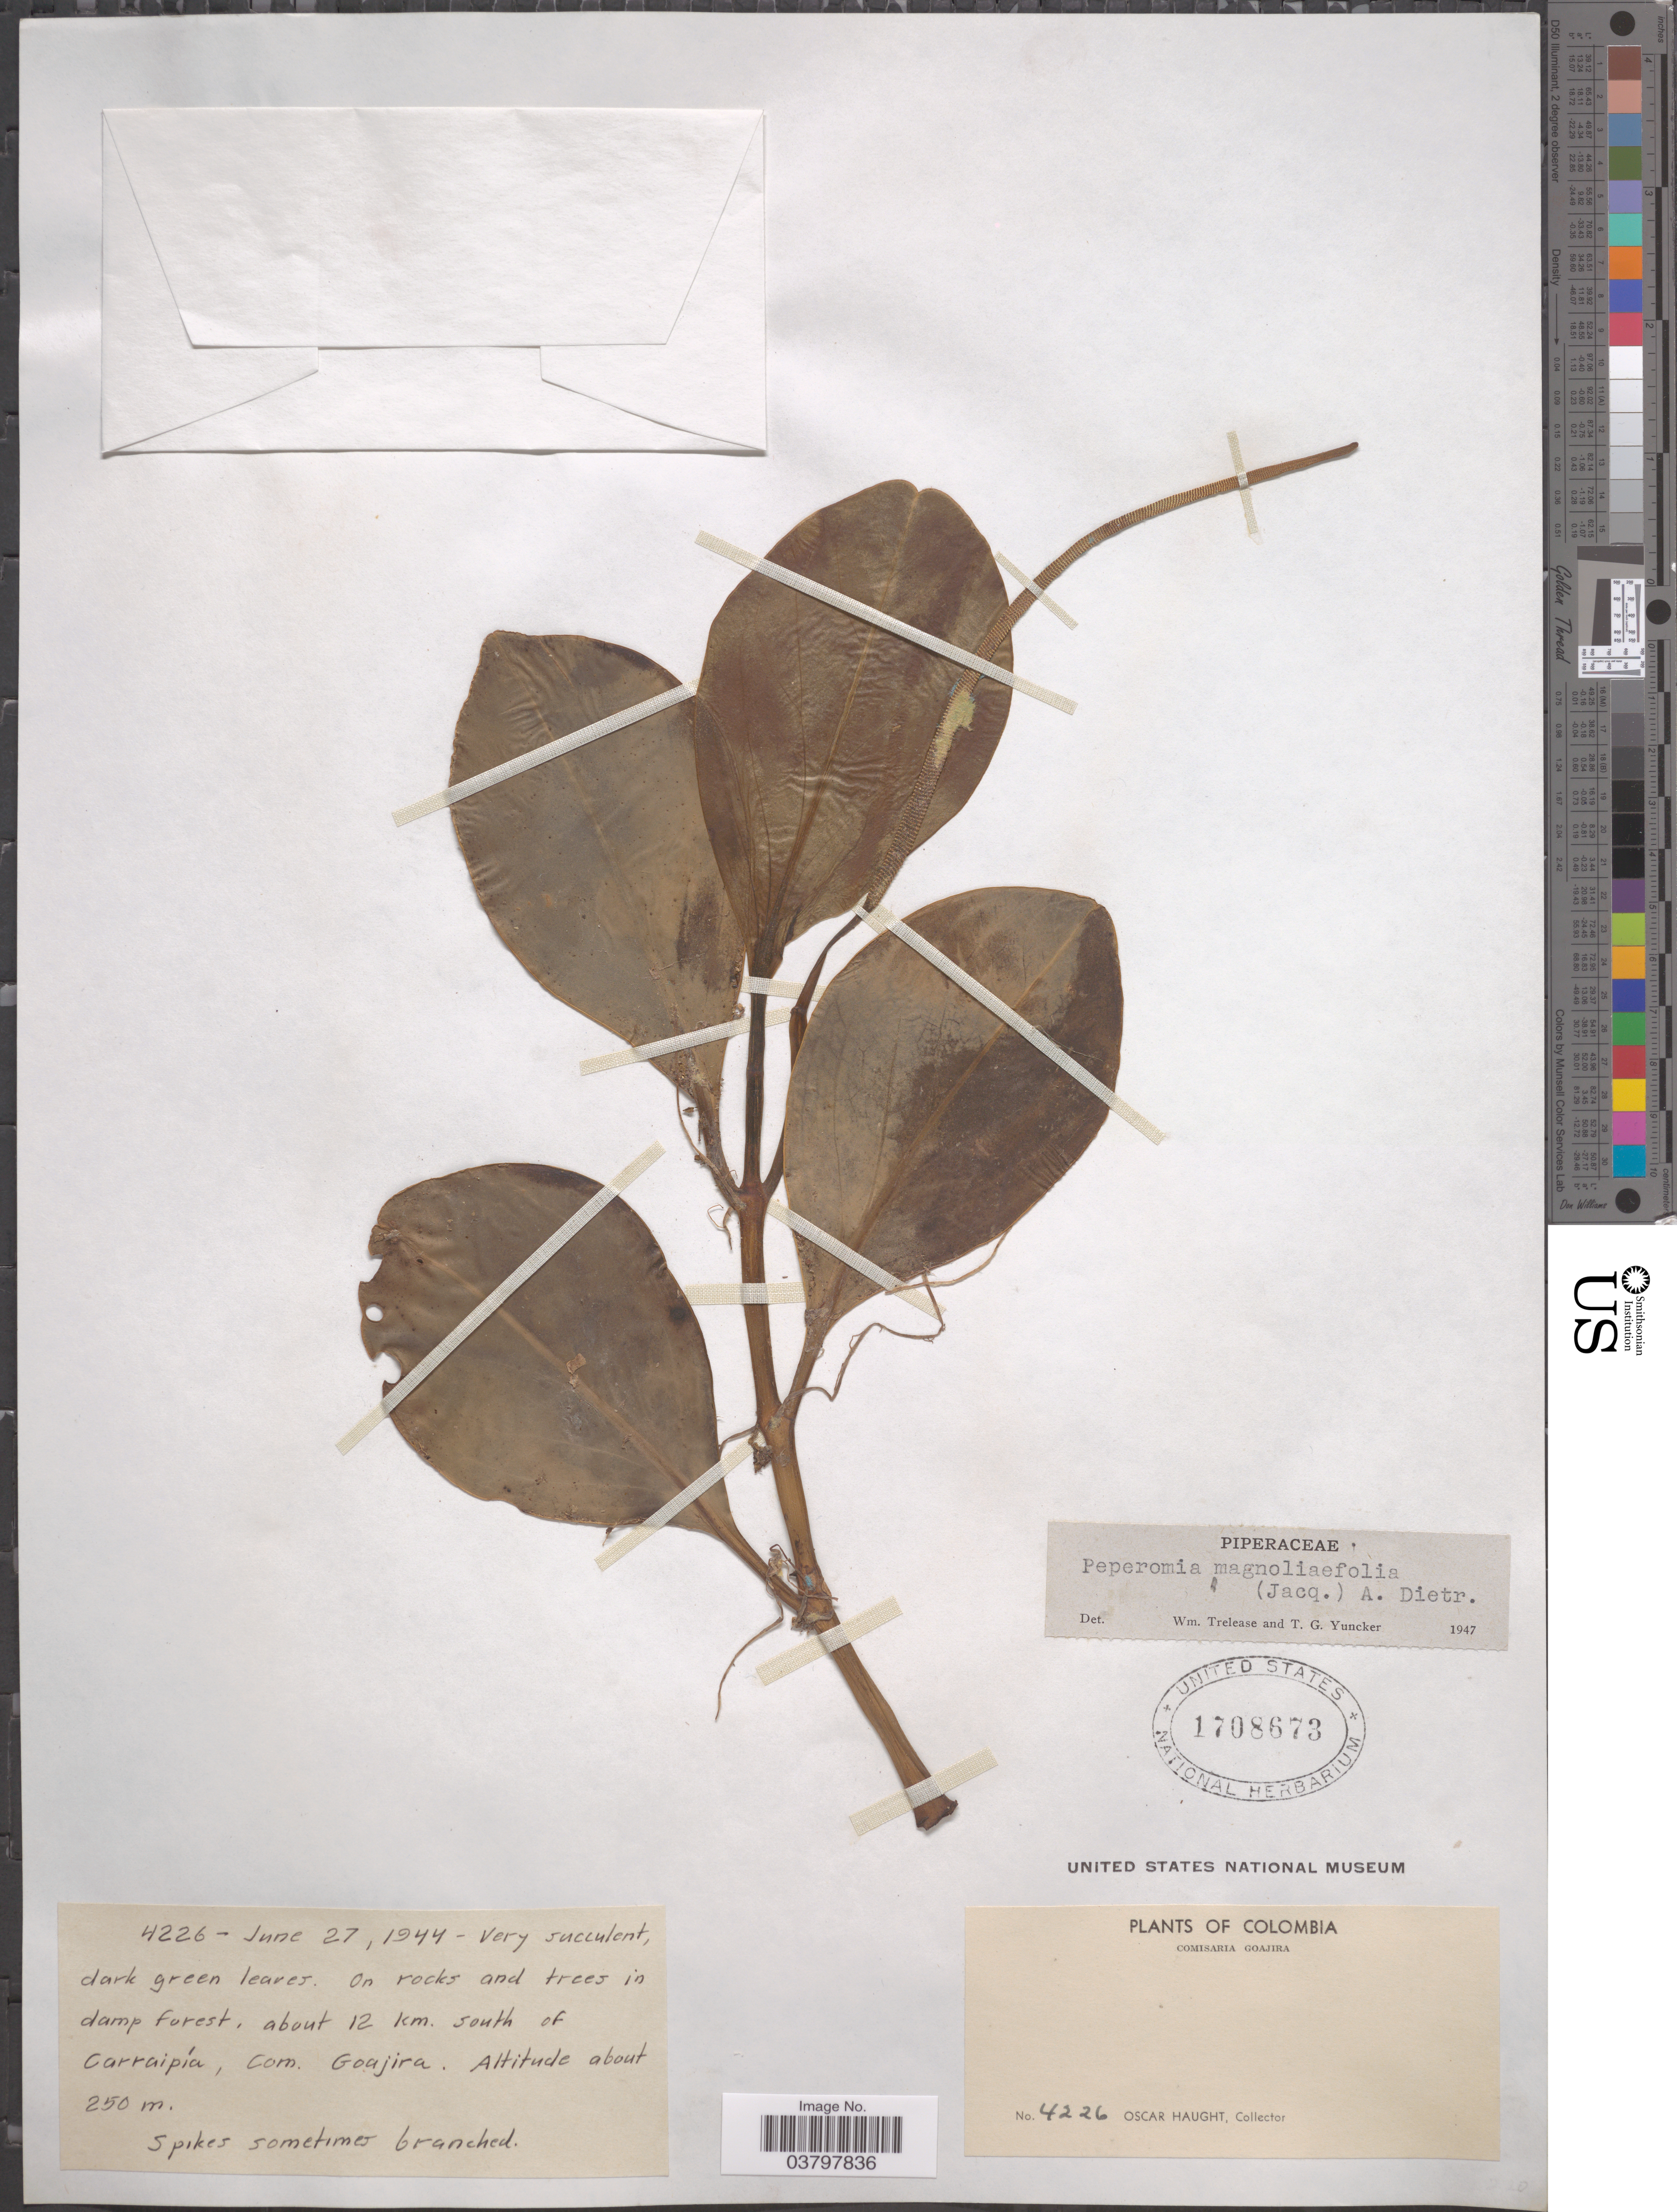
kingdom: Plantae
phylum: Tracheophyta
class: Magnoliopsida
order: Piperales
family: Piperaceae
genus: Peperomia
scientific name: Peperomia magnoliifolia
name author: (Jacq.) A. Dietr.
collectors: O. L. Haught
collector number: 4226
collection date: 1944-06-27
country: Colombia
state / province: La Guajira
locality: Comisaria Goajira. About 12 km. south of Carraipía, Com. Goajira.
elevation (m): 250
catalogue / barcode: US 1708673